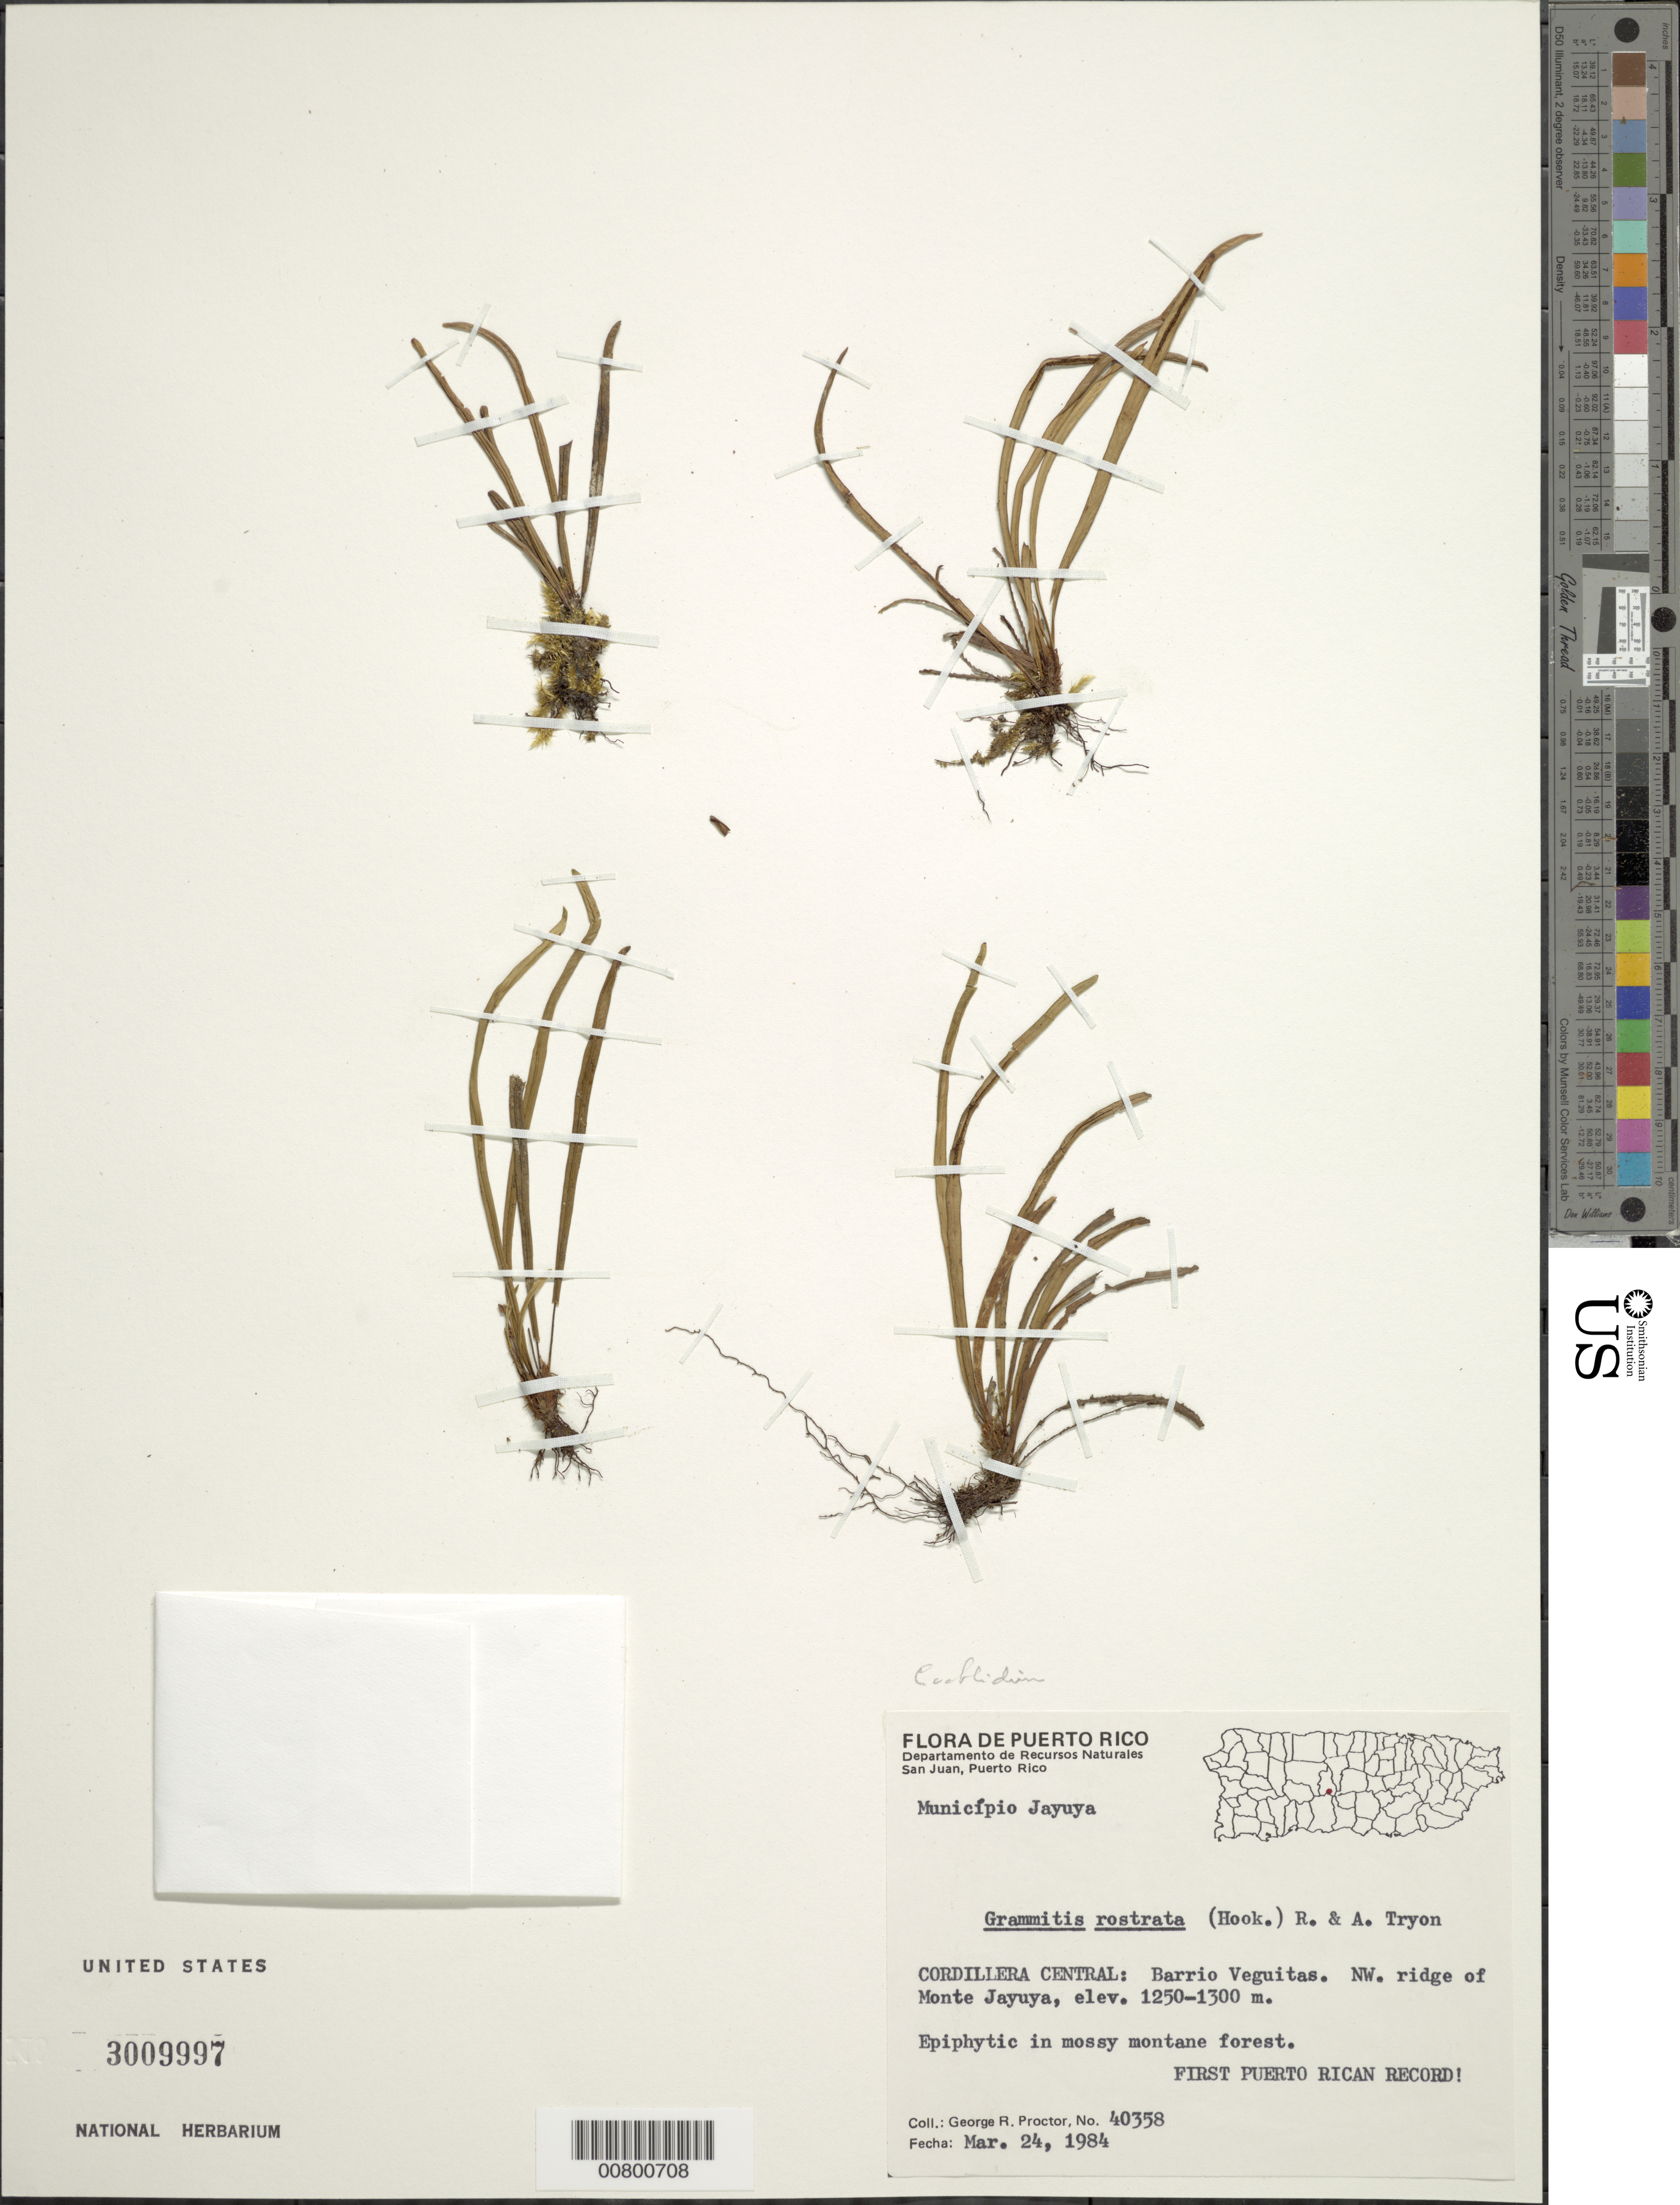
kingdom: Plantae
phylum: Tracheophyta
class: Polypodiopsida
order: Polypodiales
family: Polypodiaceae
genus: Cochlidium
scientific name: Cochlidium rostratum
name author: (Hook.) Maxon ex C. Chr.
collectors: G. R. Proctor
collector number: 40358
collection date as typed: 24 Mar 1984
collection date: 1984-03-24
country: Puerto Rico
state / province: Jayuya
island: Puerto Rico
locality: Mun. Jayuya, cordillera Central, Barrio Veguitas, NW ridge of Monte Jayuya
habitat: Mossy montane forest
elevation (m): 1250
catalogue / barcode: US 3009997